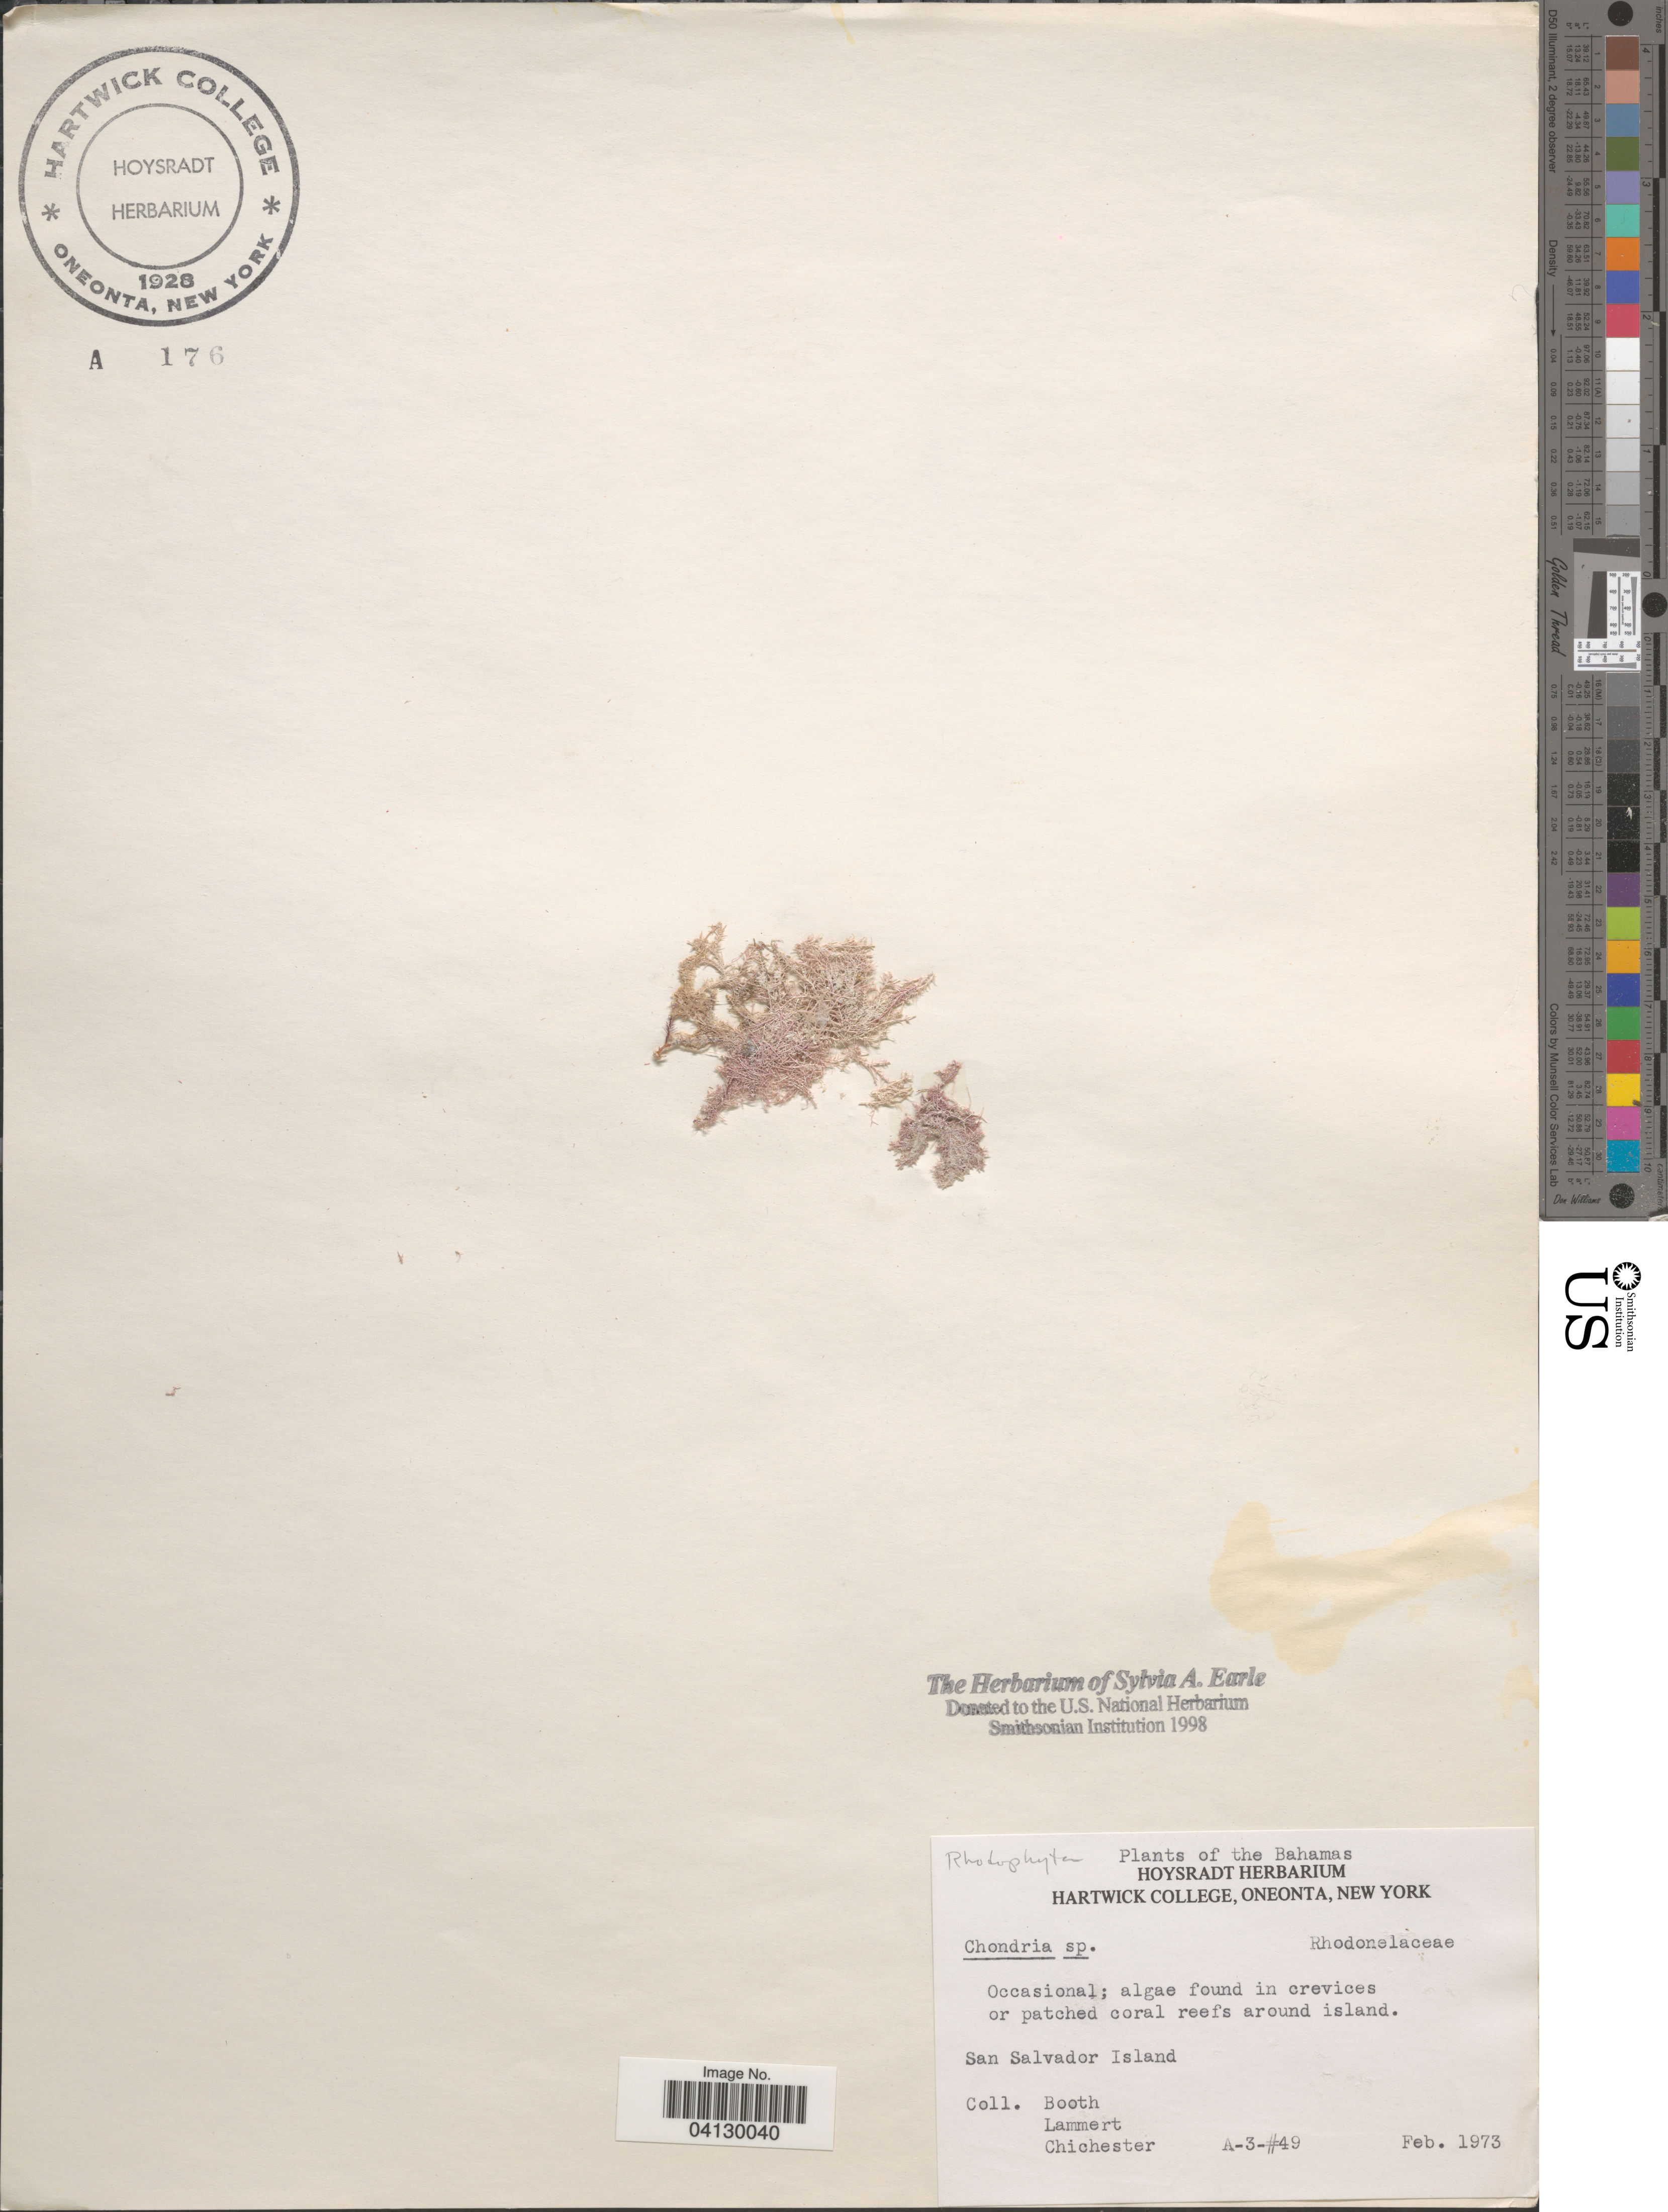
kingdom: Plantae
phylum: Rhodophyta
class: Florideophyceae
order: Corallinales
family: Corallinaceae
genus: Jania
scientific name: Jania sp.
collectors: -. Booth, -. Lammert & -. Chichester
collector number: A-3-#49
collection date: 1973-02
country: Bahamas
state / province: San Salvador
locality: In crevices or patched coral reefs around island. San Salvador Island.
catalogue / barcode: US 328808